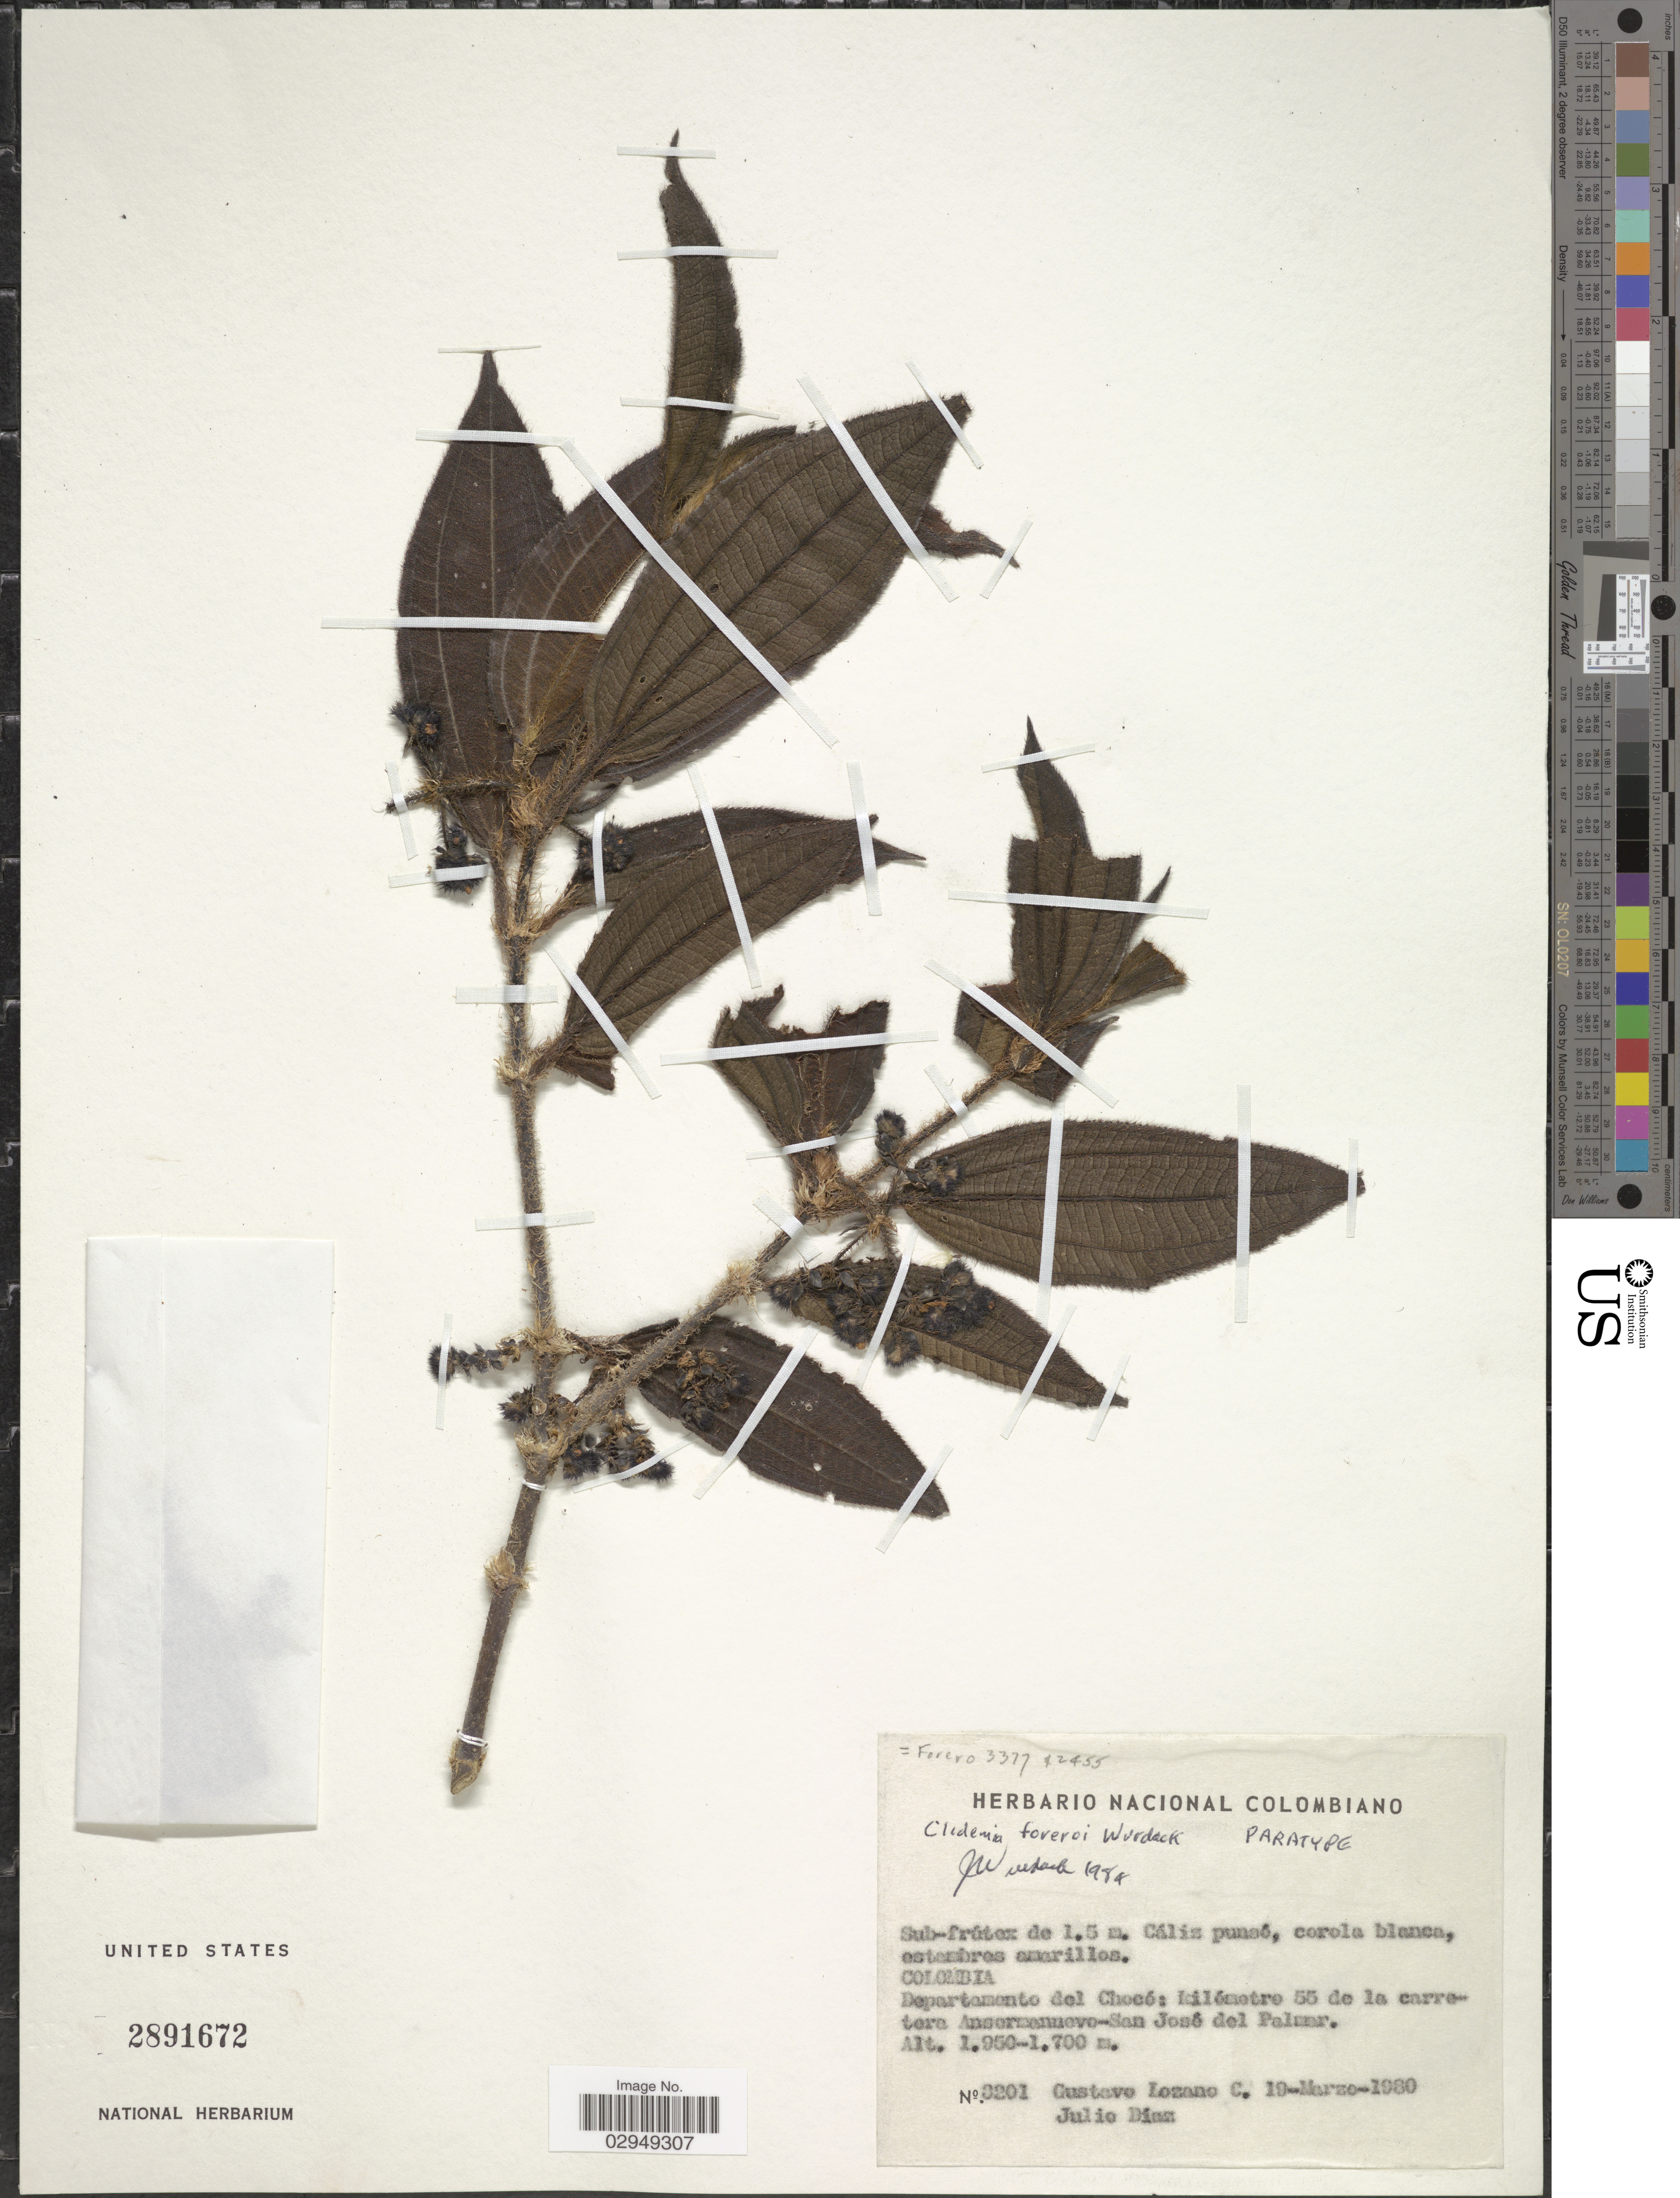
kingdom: Plantae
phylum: Tracheophyta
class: Magnoliopsida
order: Myrtales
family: Melastomataceae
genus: Clidemia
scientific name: Clidemia foreroi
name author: Wurdack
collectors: G. Lozano-Contreras & J. Diaz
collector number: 3201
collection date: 1980-03-19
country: Colombia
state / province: Chocó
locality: Departamento del Chocó: kilómetro 55 de la carretera Ansermanuevo-San José del Palmar.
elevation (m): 1700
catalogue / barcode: US 2891672